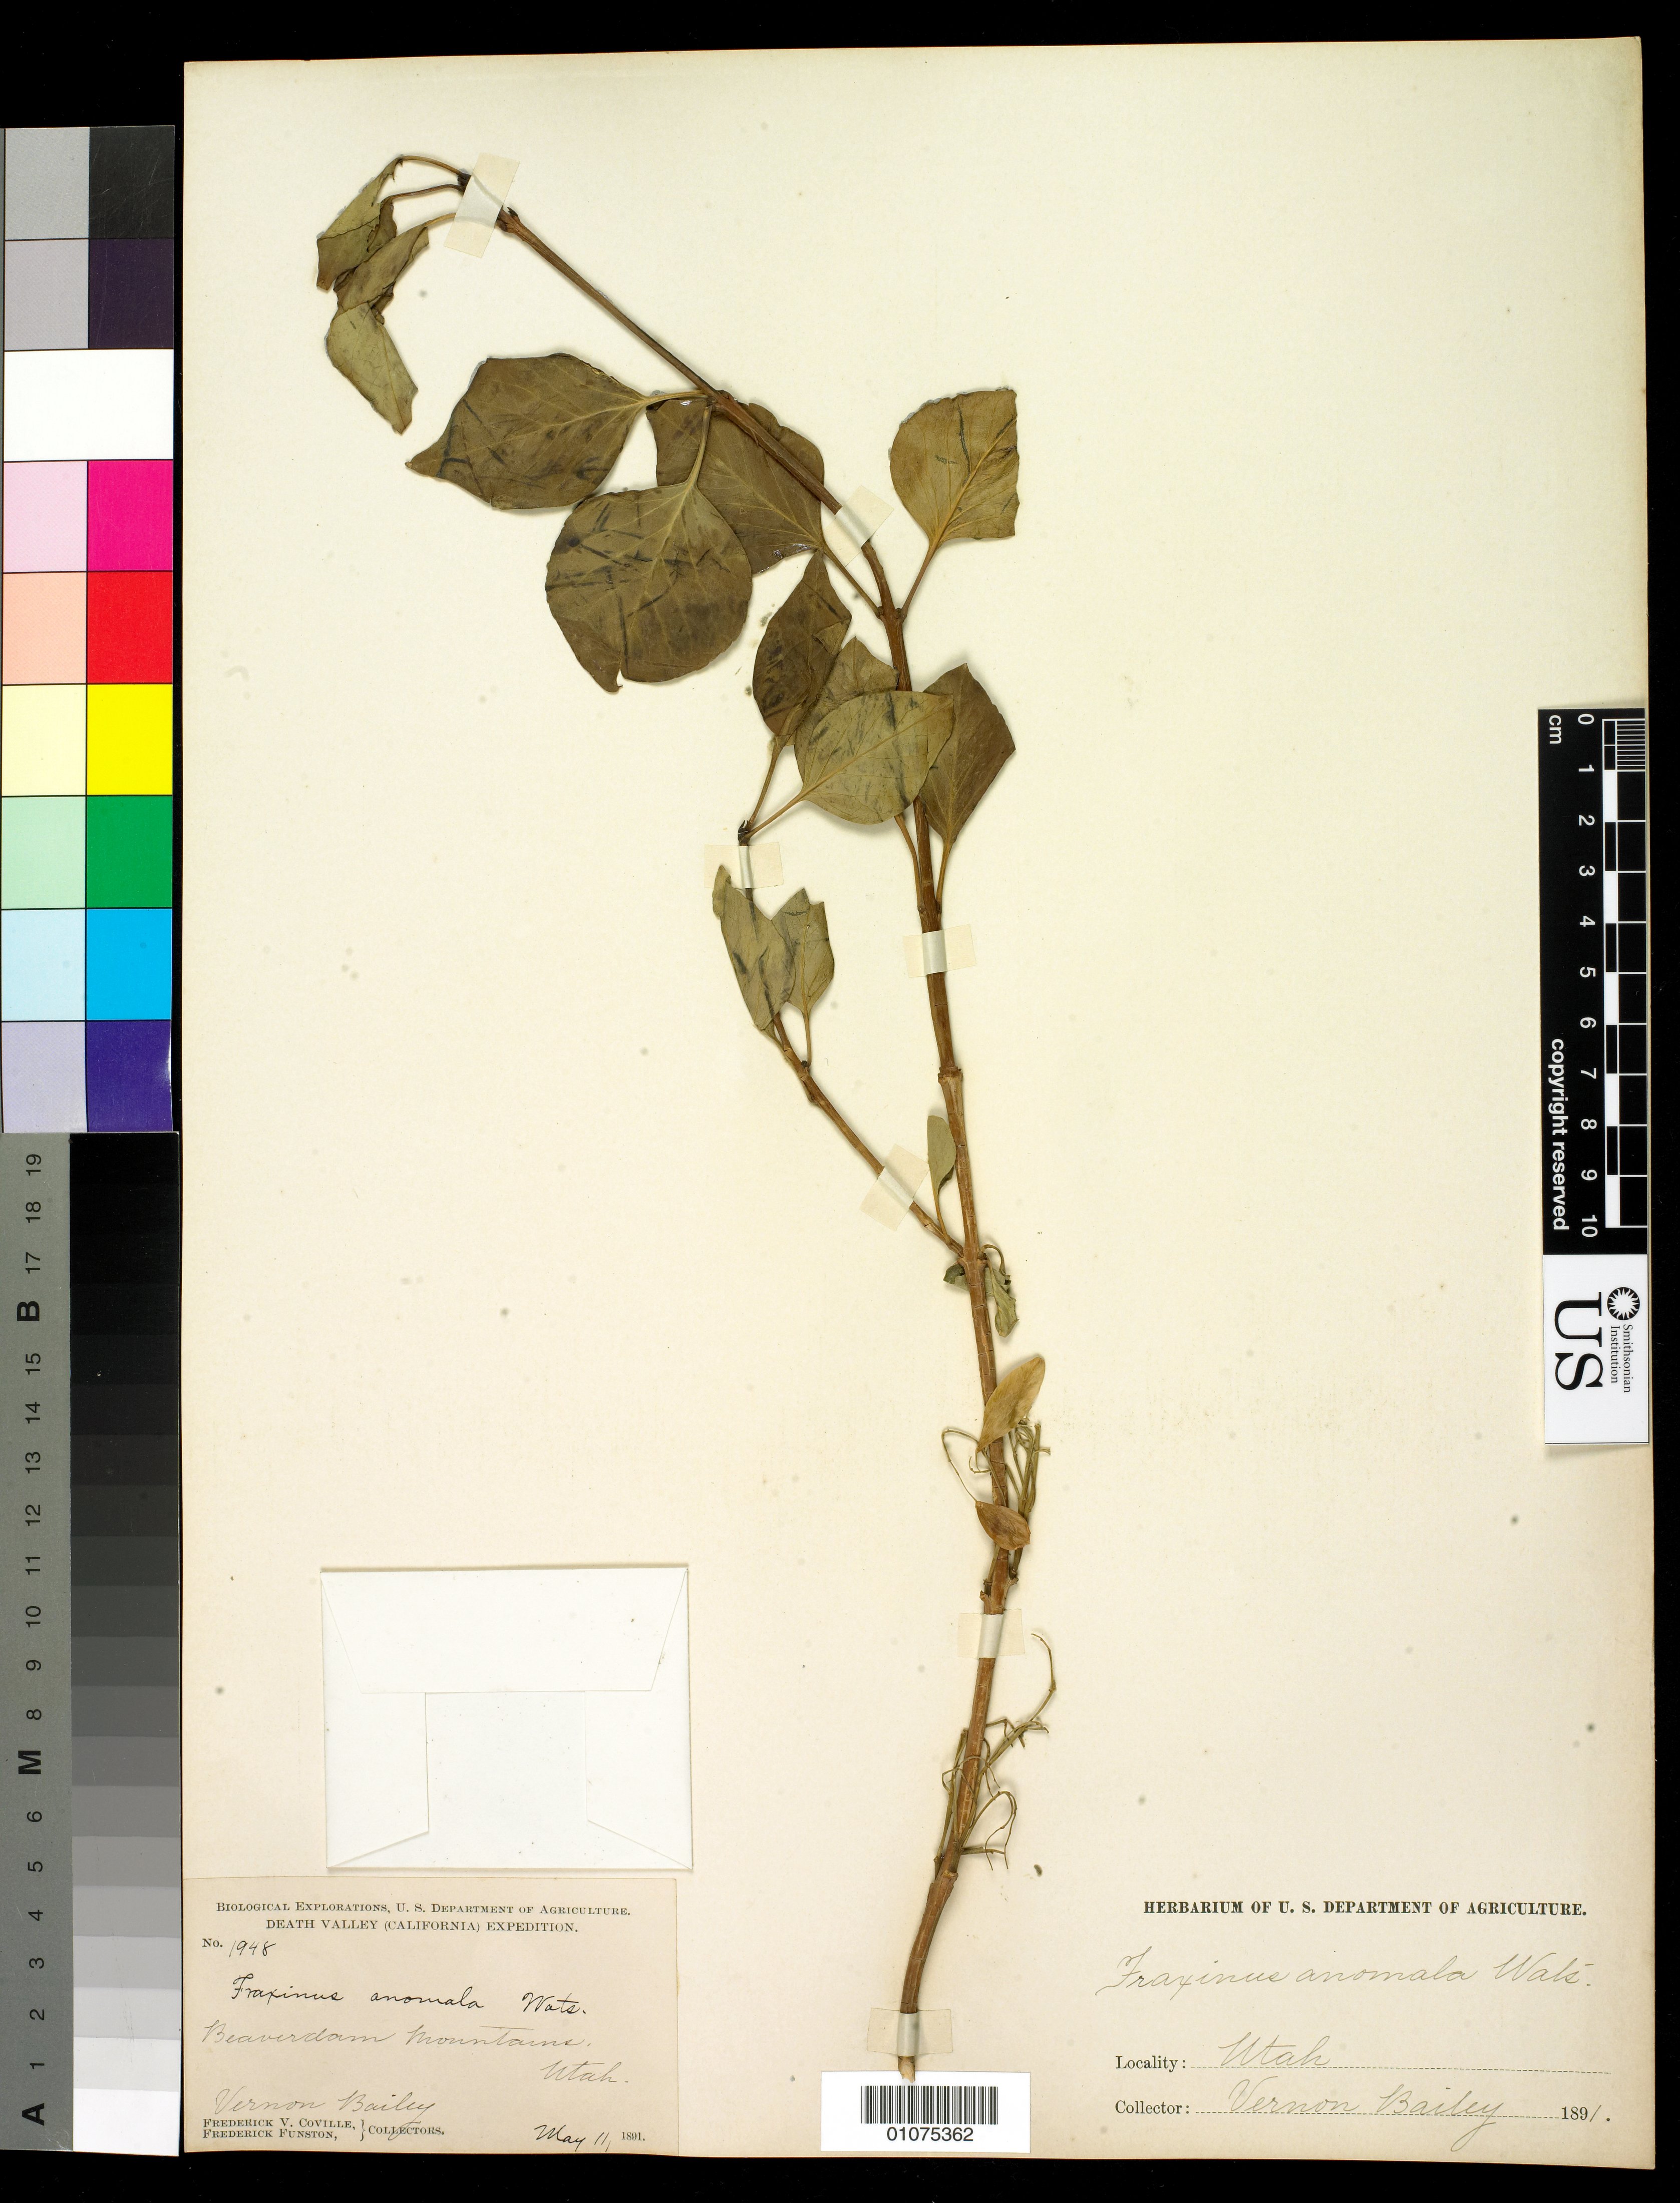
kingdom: Plantae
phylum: Tracheophyta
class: Magnoliopsida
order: Lamiales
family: Oleaceae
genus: Fraxinus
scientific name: Fraxinus anomala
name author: Torr. ex S. Watson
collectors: F. V. Coville, V. O. Bailey & F. Funston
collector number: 1948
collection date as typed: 11 May 1891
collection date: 1891-05-11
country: United States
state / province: Utah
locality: Beaverdam Mountains